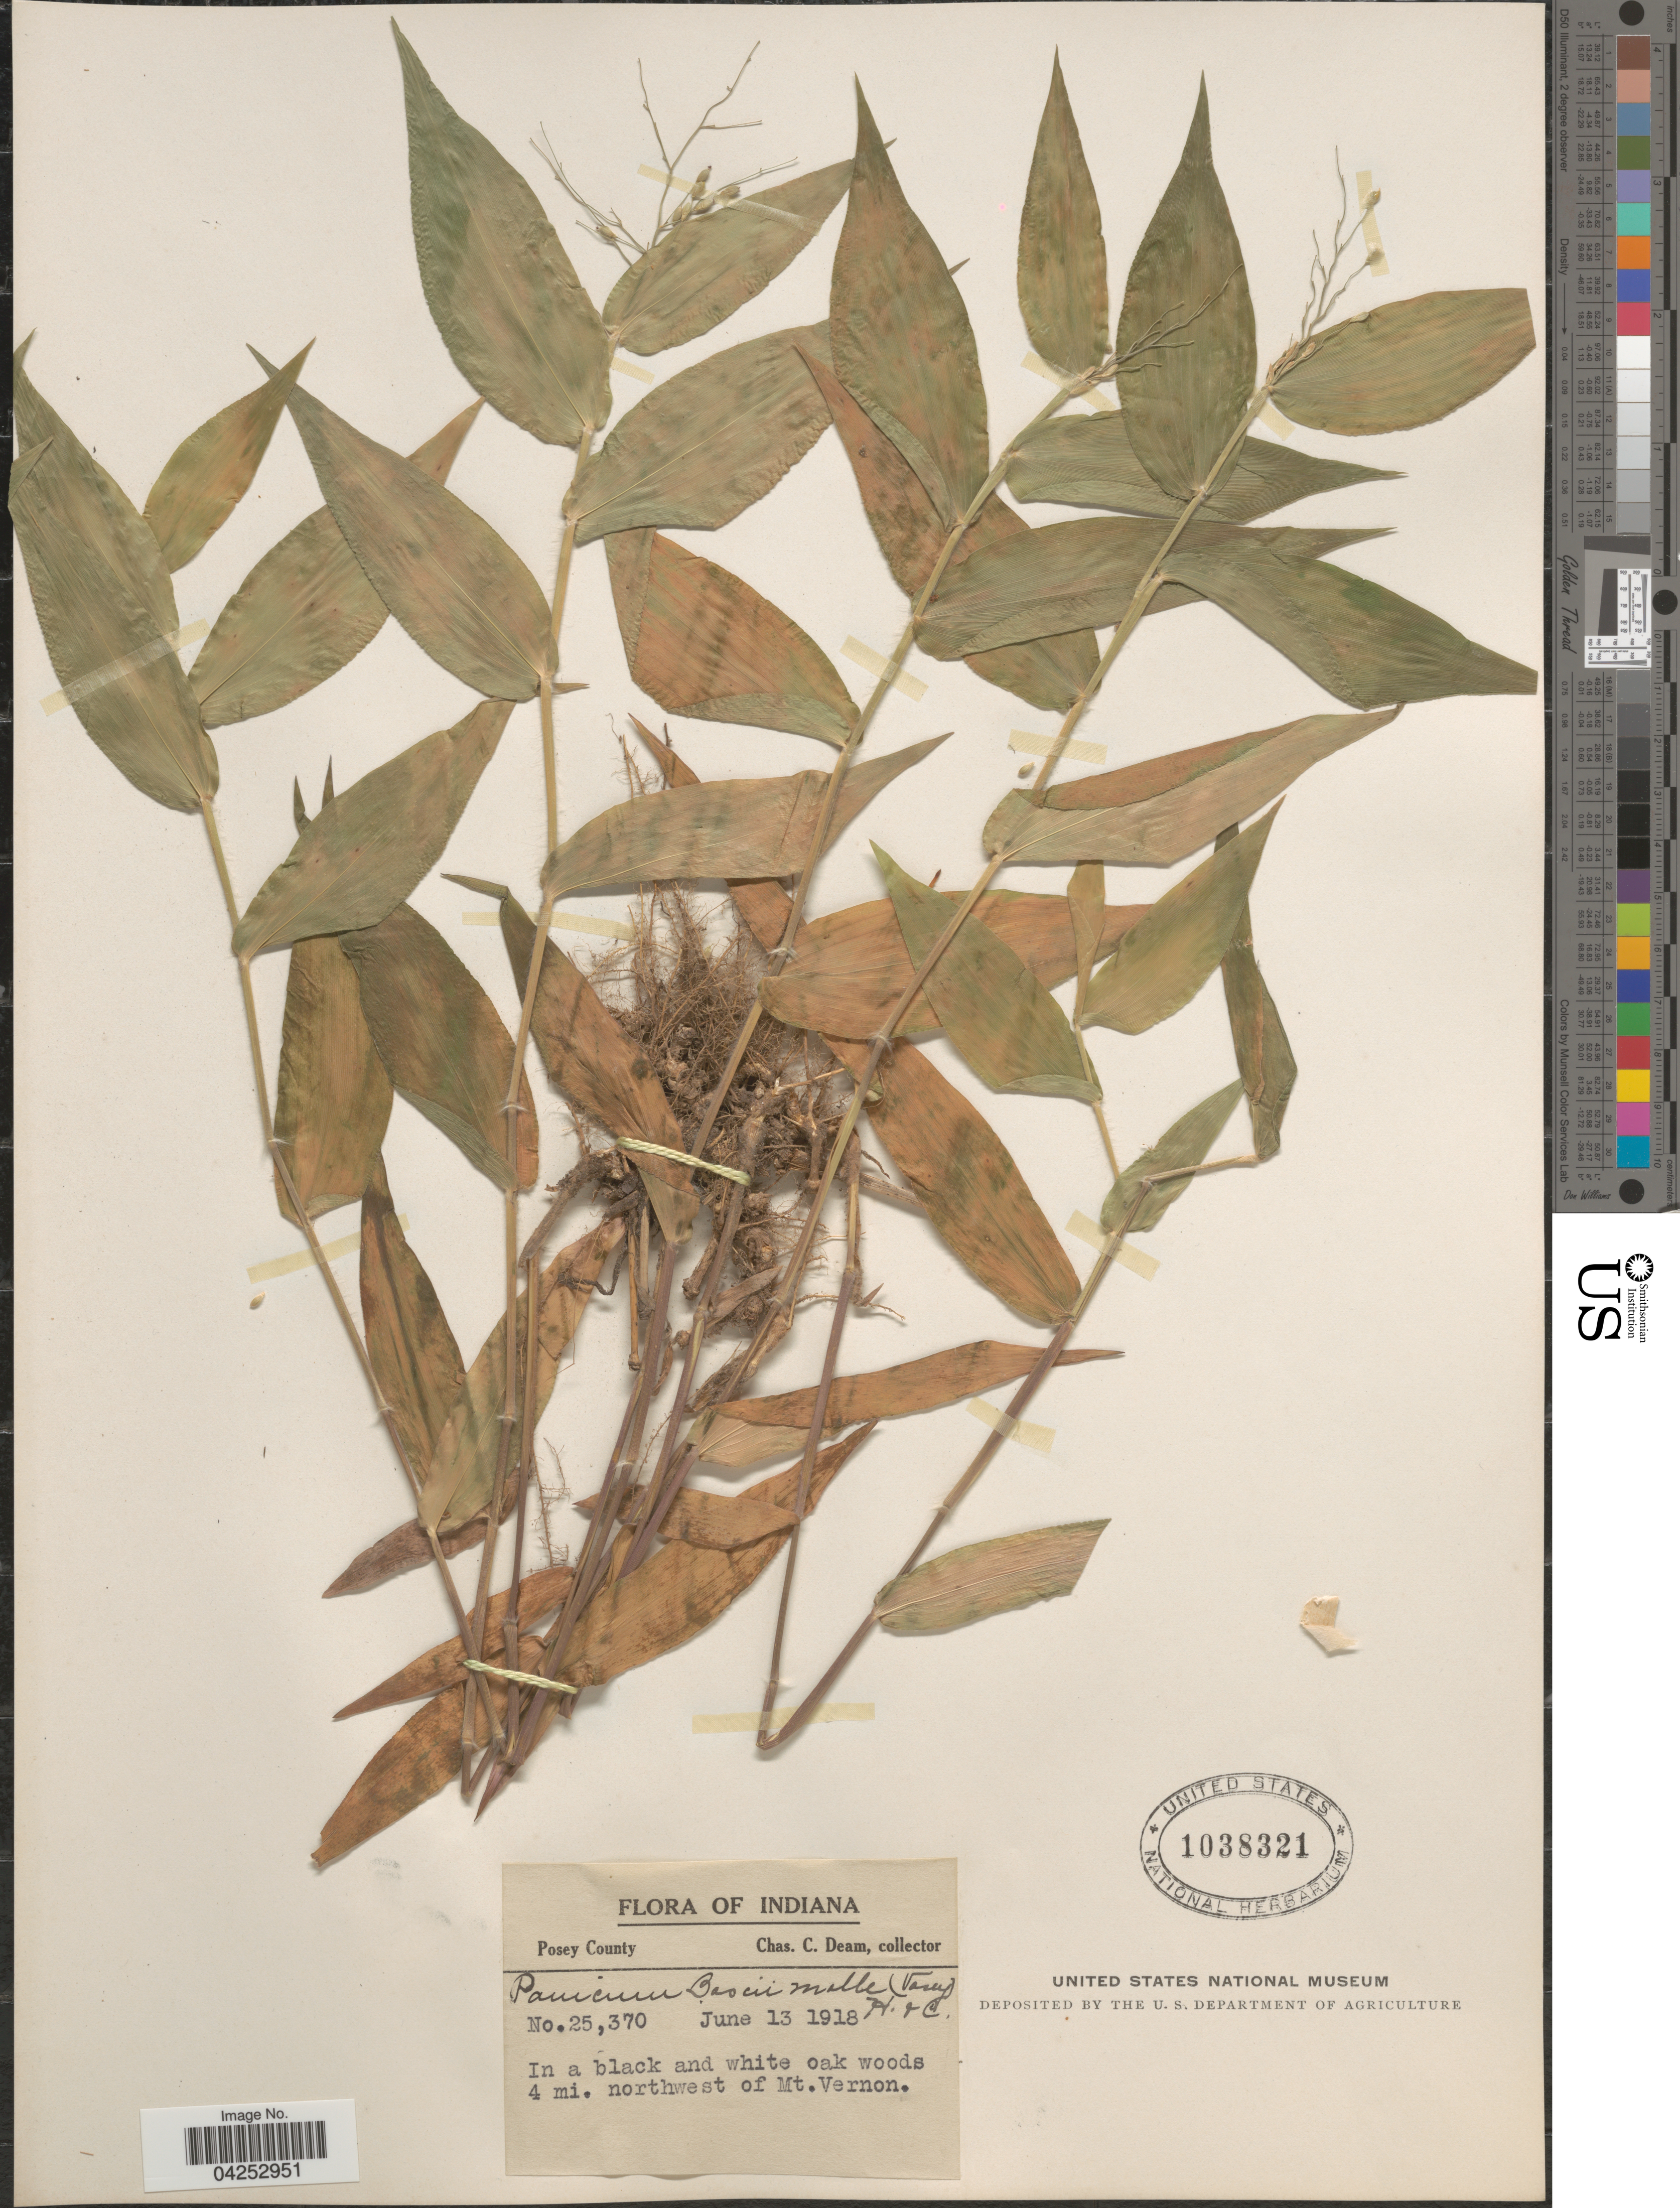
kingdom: Plantae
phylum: Tracheophyta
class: Liliopsida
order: Poales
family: Poaceae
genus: Dichanthelium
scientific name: Dichanthelium boscii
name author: (Poir.) Gould & C.A. Clark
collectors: C. C. Deam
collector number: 25370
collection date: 1918-06-13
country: United States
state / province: Indiana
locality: Posey County. In a black and white oak woods 4 mi. northwest of Mt.Vernon.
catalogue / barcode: US 1038321